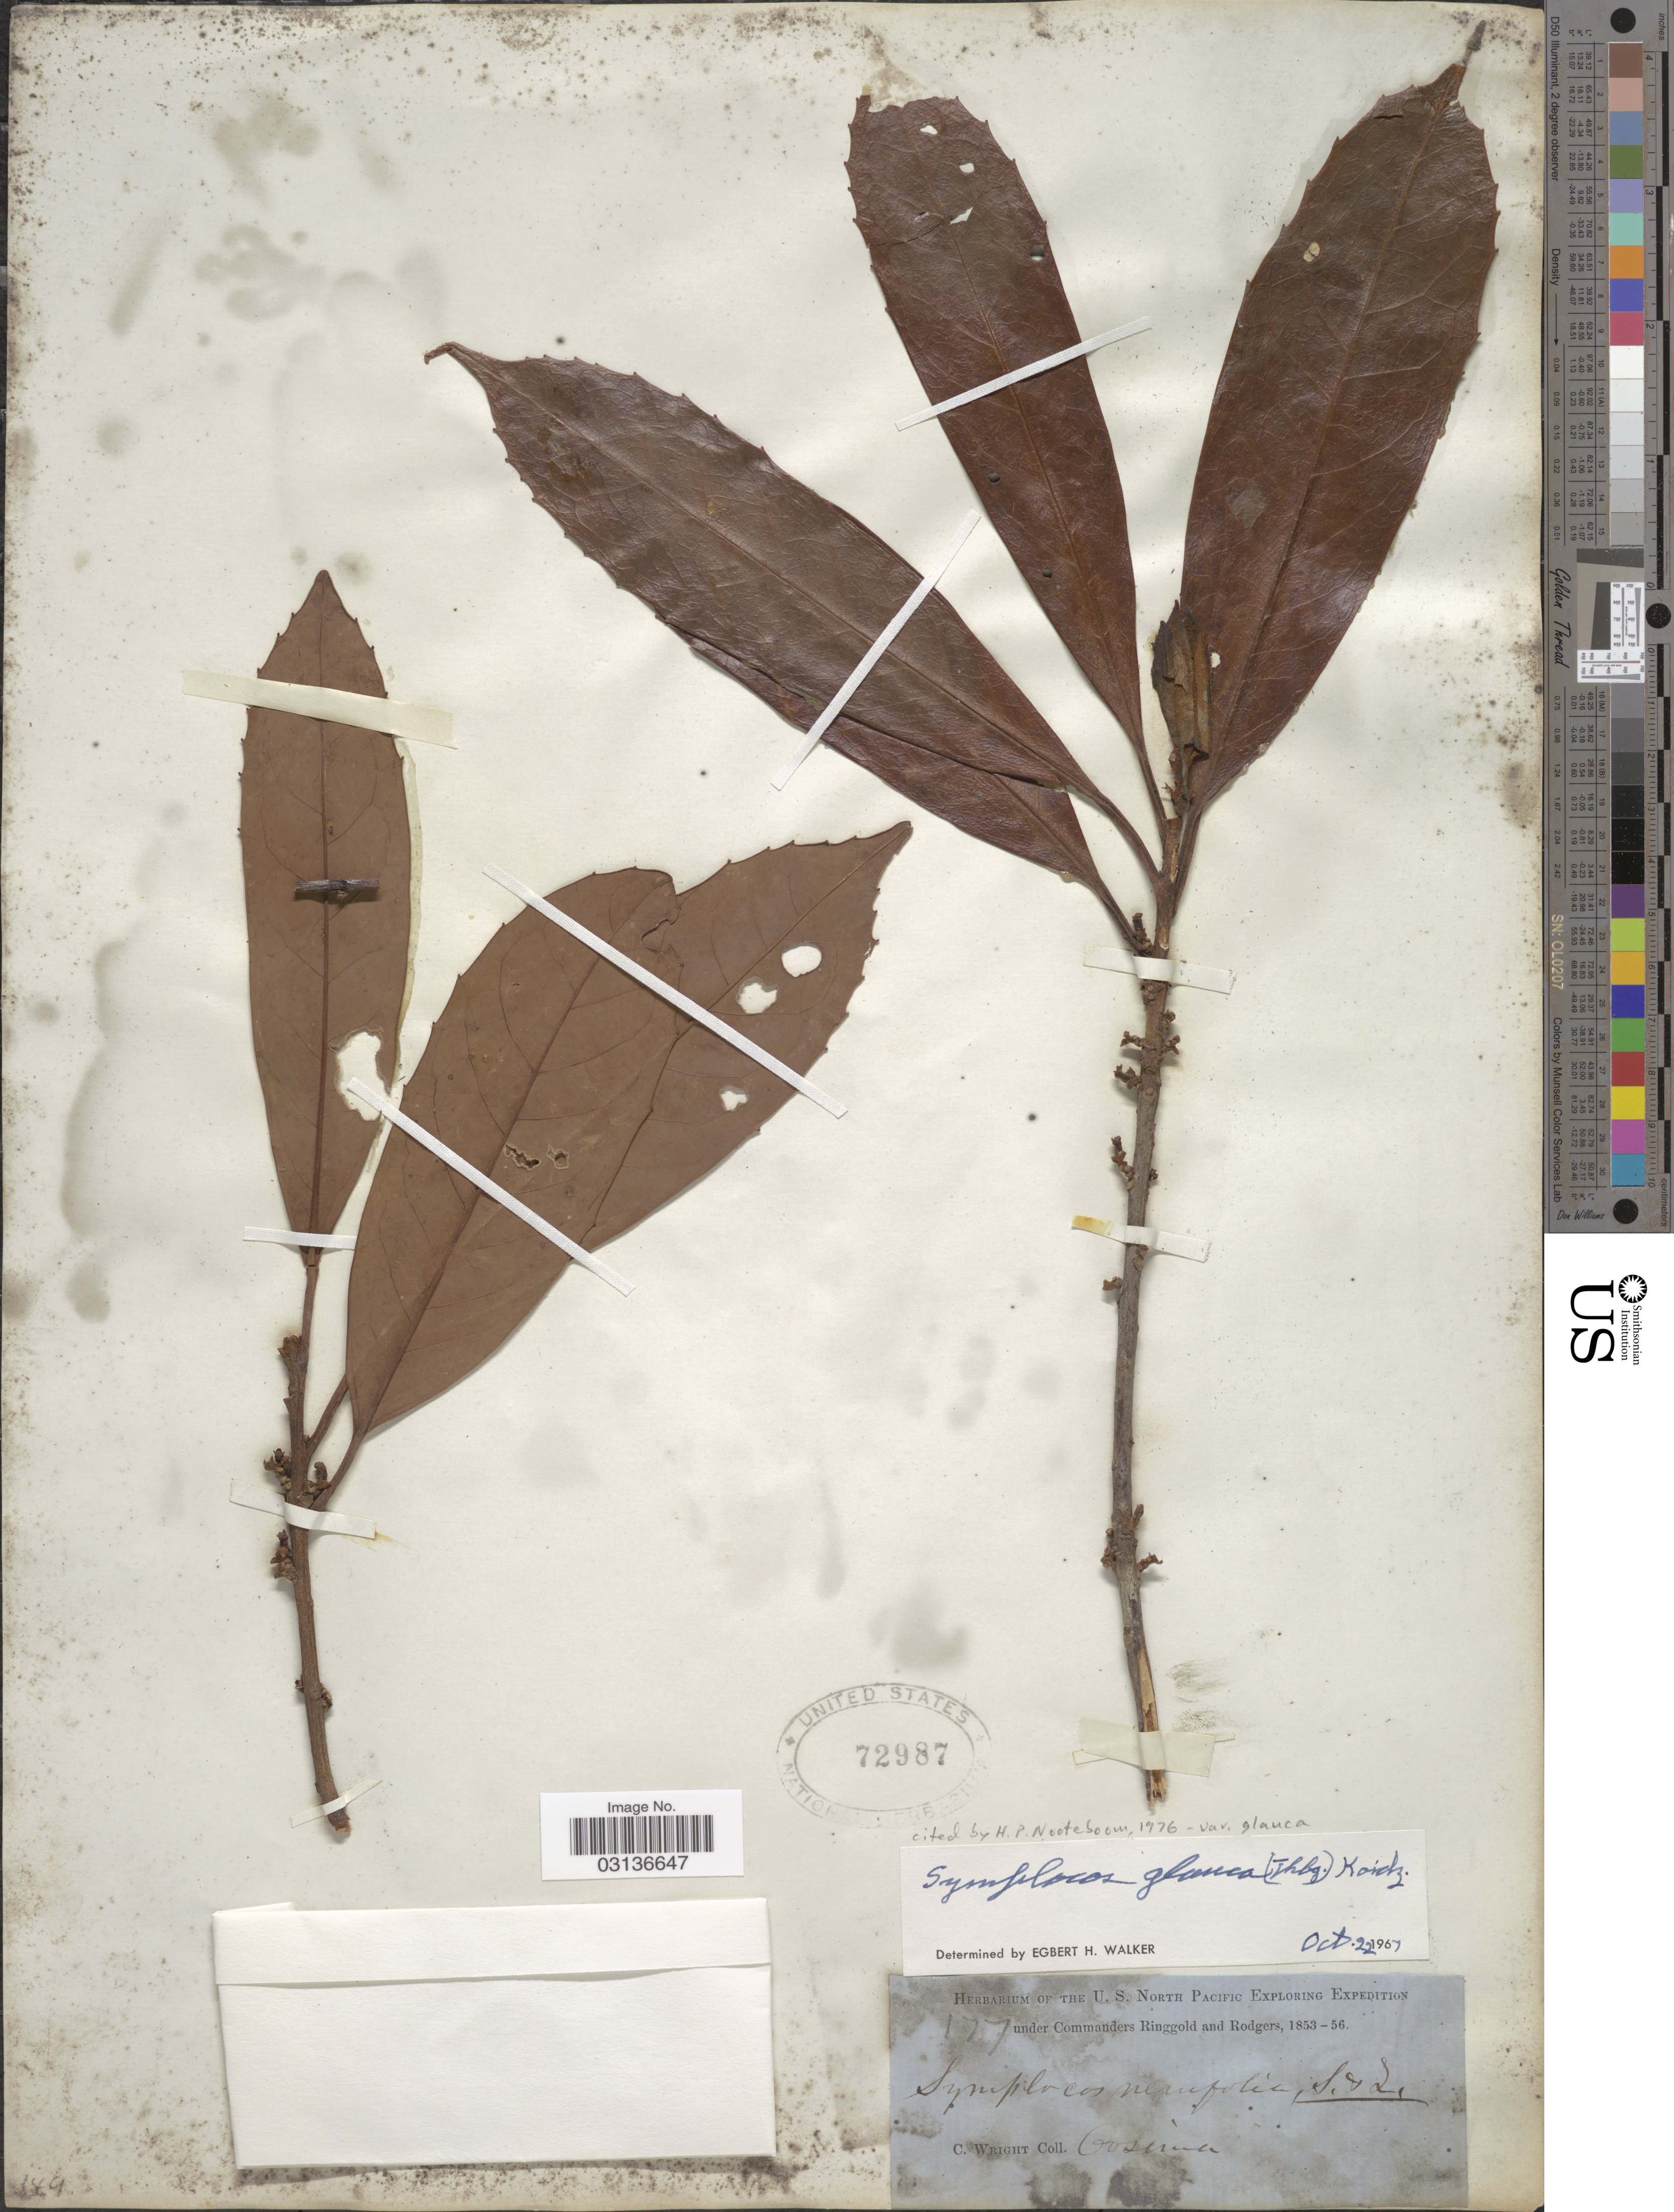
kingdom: Plantae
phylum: Tracheophyta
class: Magnoliopsida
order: Ericales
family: Symplocaceae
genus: Symplocos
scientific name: Symplocos glauca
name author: (Thunb.) Koidz.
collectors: C. Wright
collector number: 177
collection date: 1853/1856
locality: Cosima [interpreted].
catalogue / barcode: US 72987